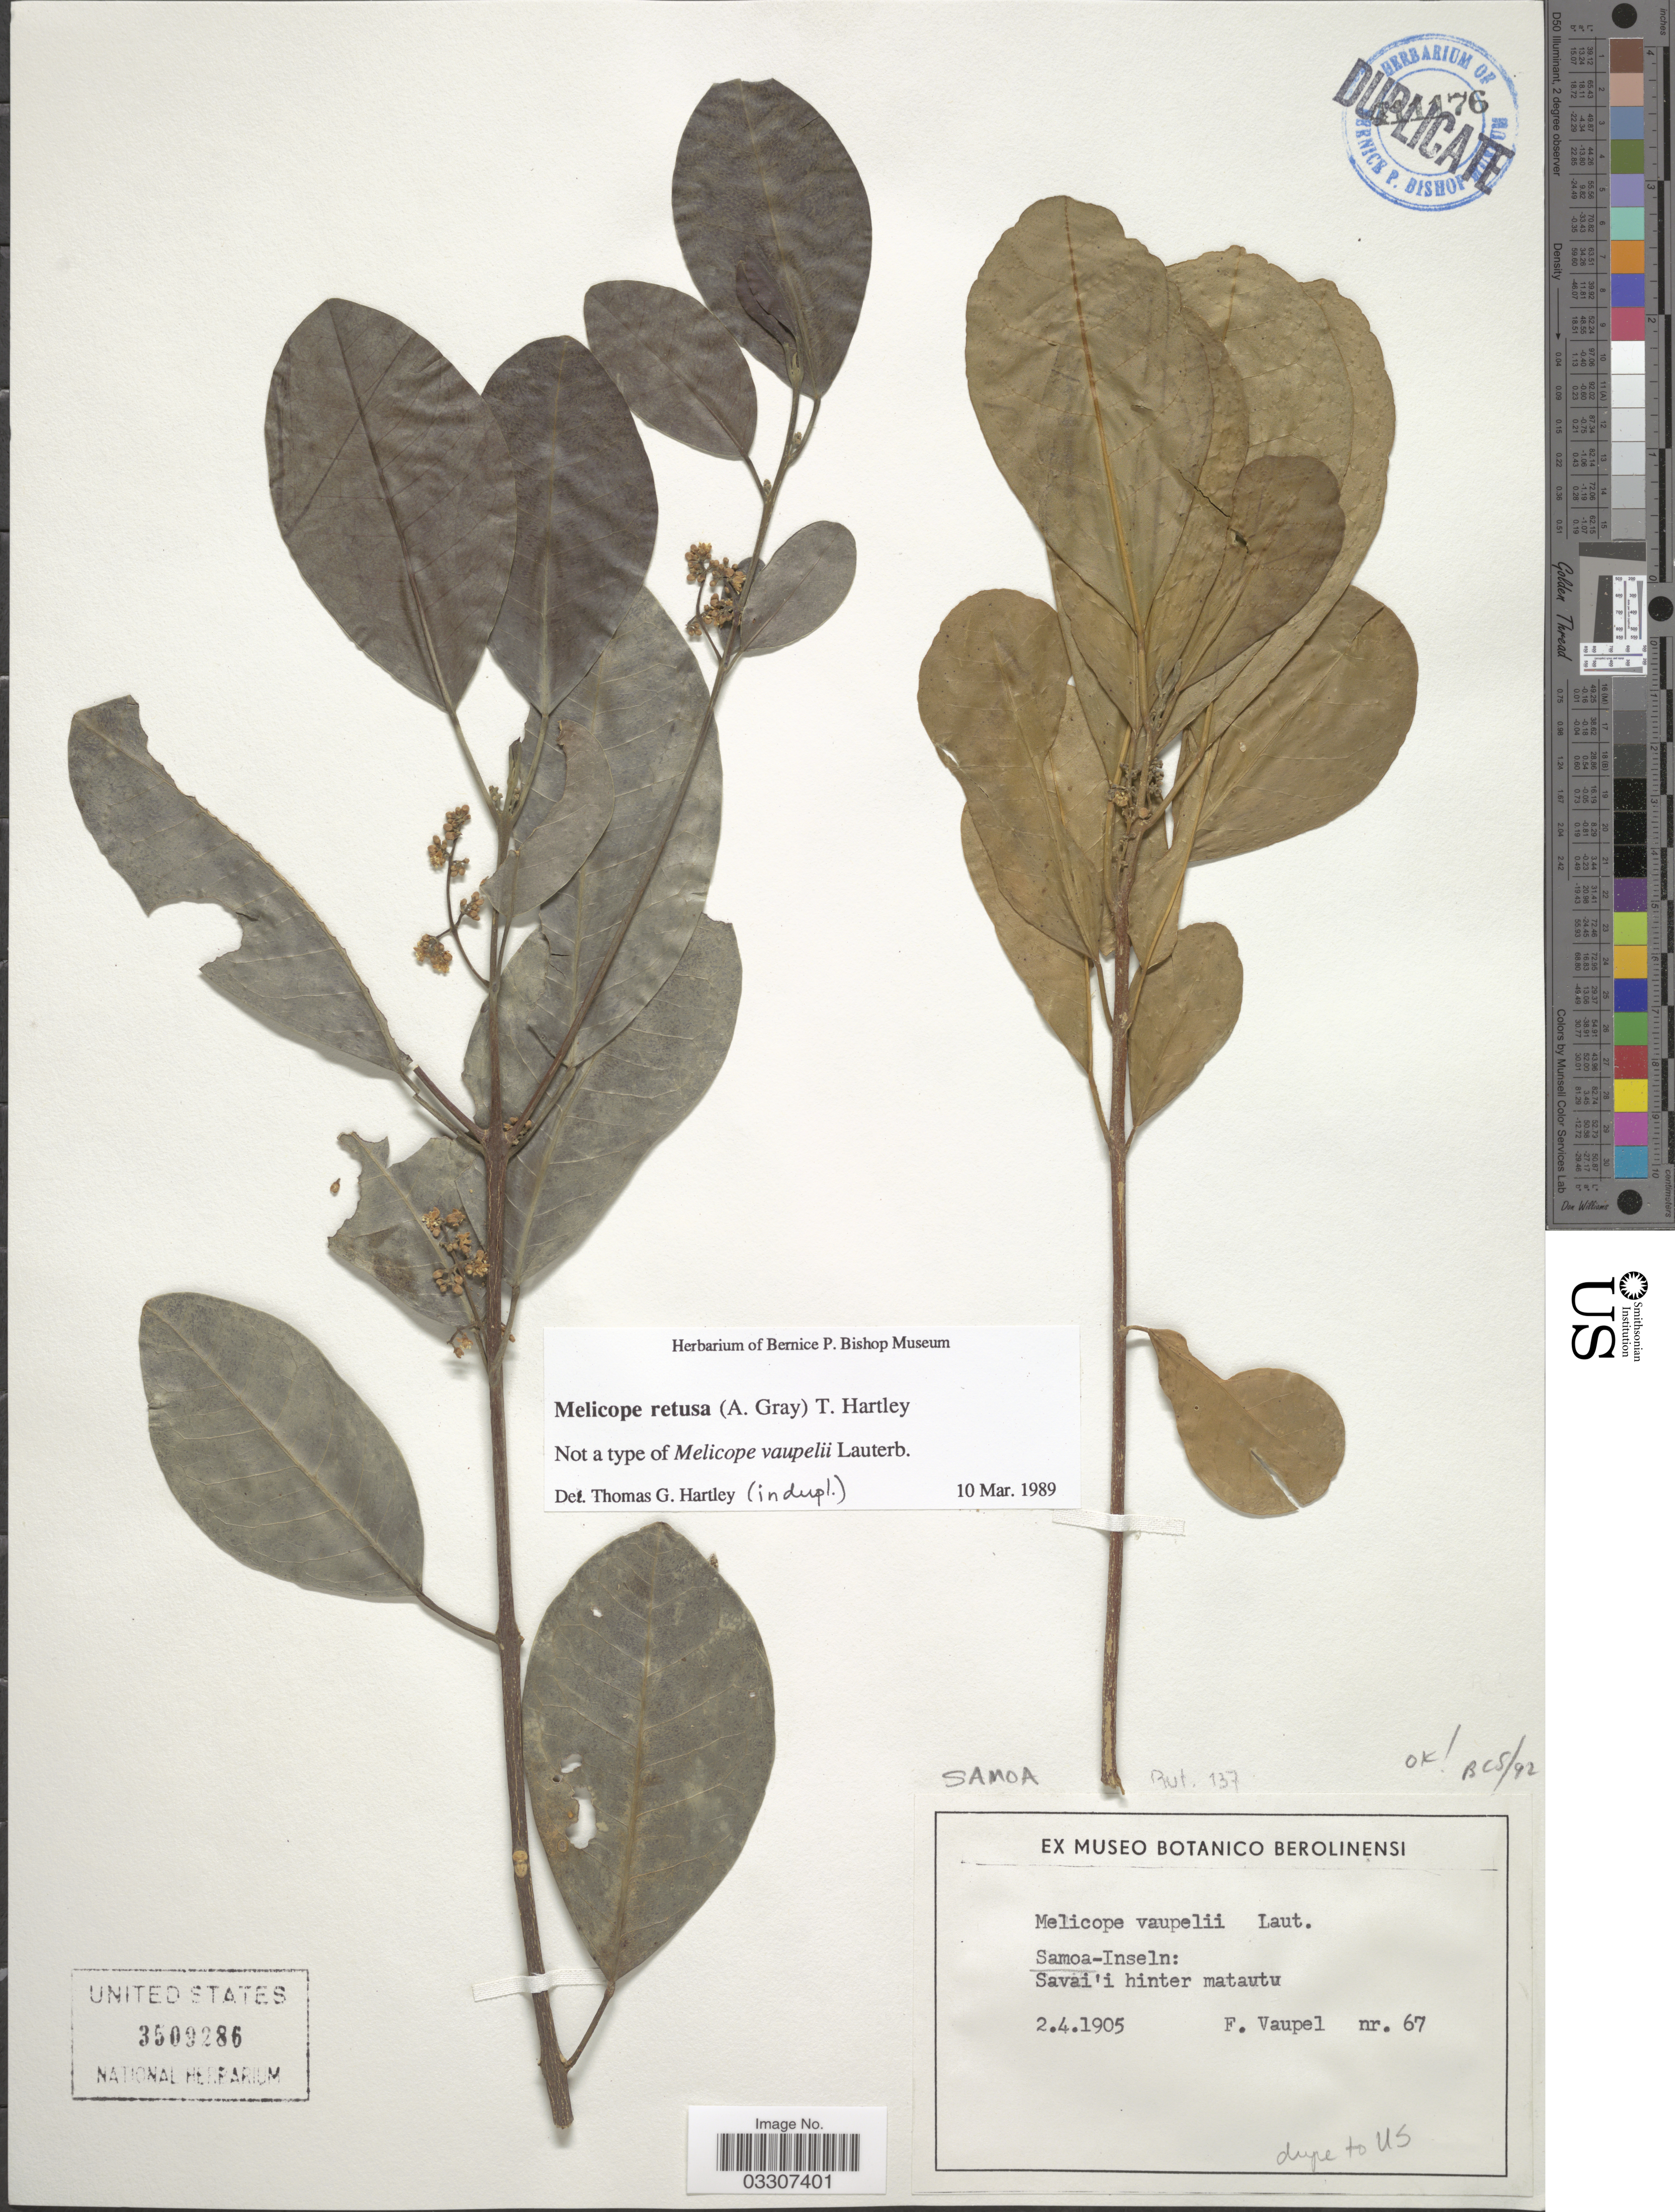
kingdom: Plantae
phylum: Tracheophyta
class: Magnoliopsida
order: Sapindales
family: Rutaceae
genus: Melicope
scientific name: Melicope vaupelii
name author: Lauterb.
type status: Possible Type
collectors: F. Vaupel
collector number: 67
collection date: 1905-04-02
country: Samoa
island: Savaii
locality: Samoa-Inseln: Savai'i hinter matautu.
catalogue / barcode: US 3509286